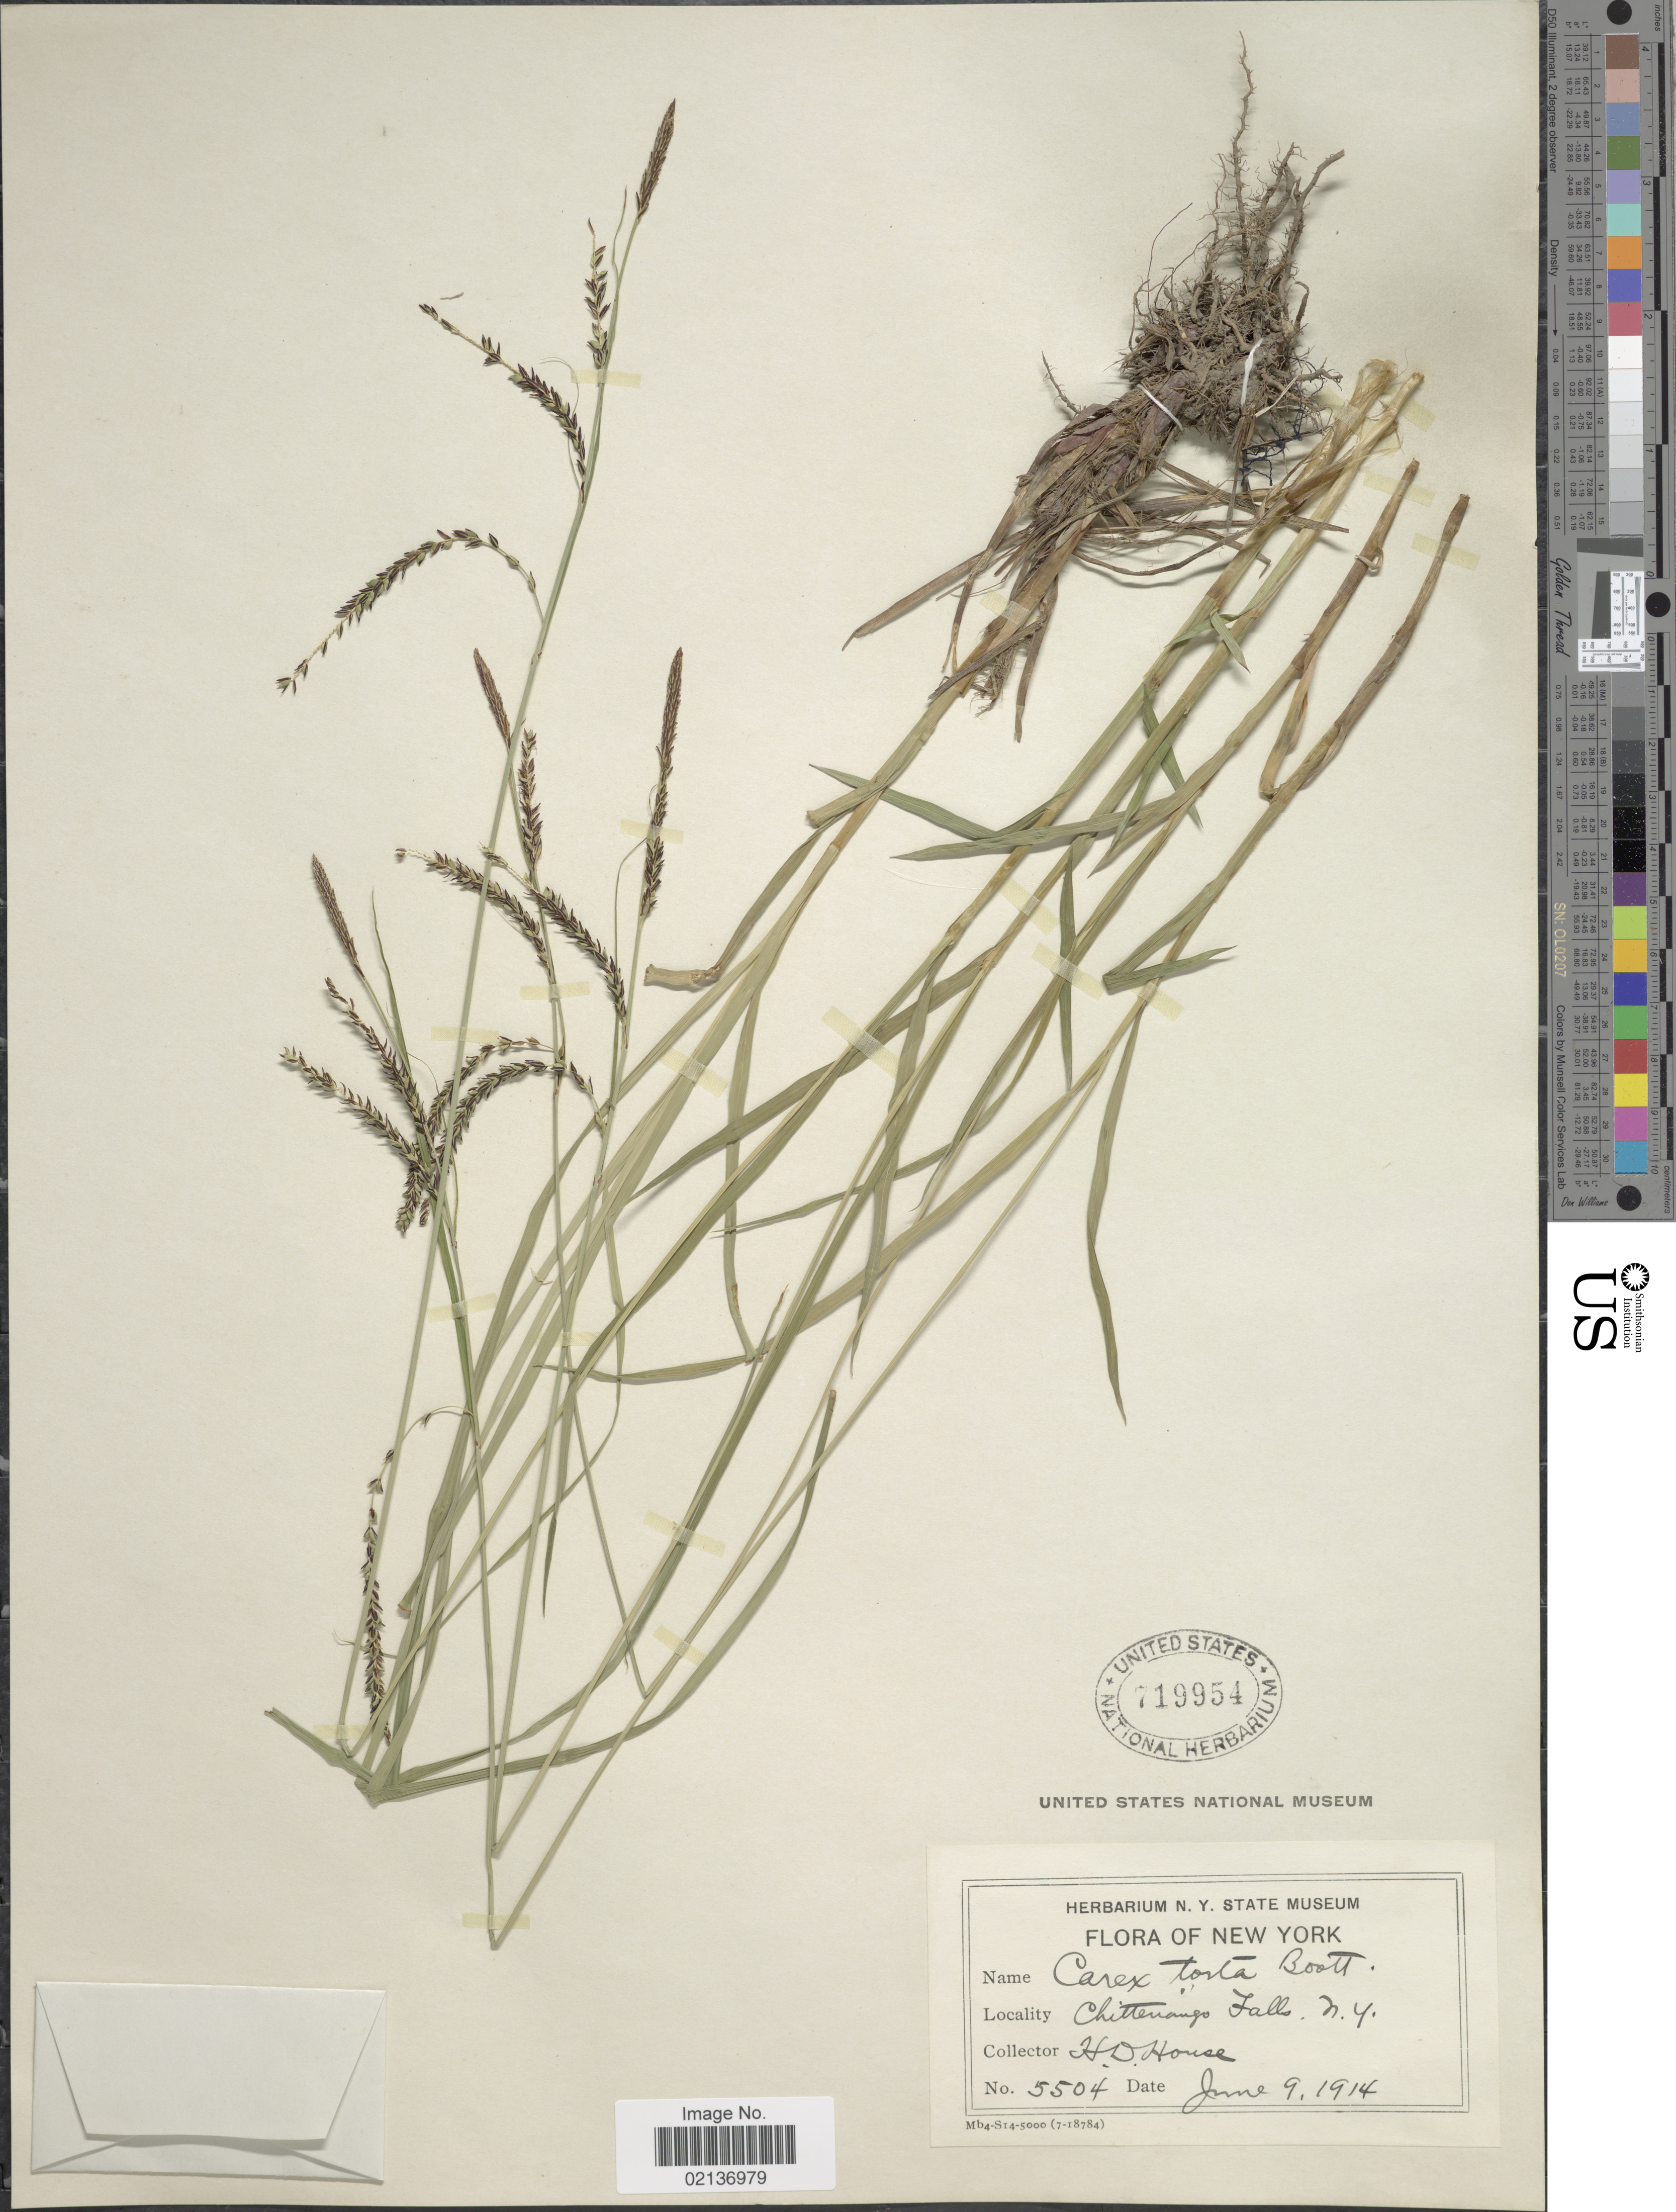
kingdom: Plantae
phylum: Tracheophyta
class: Liliopsida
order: Poales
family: Cyperaceae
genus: Carex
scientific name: Carex torta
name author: Boott ex Tuck.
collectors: H. D. House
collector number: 5504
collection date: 1914-06-09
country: United States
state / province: New York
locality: Chittenango Falls, N.Y.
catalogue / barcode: US 719954